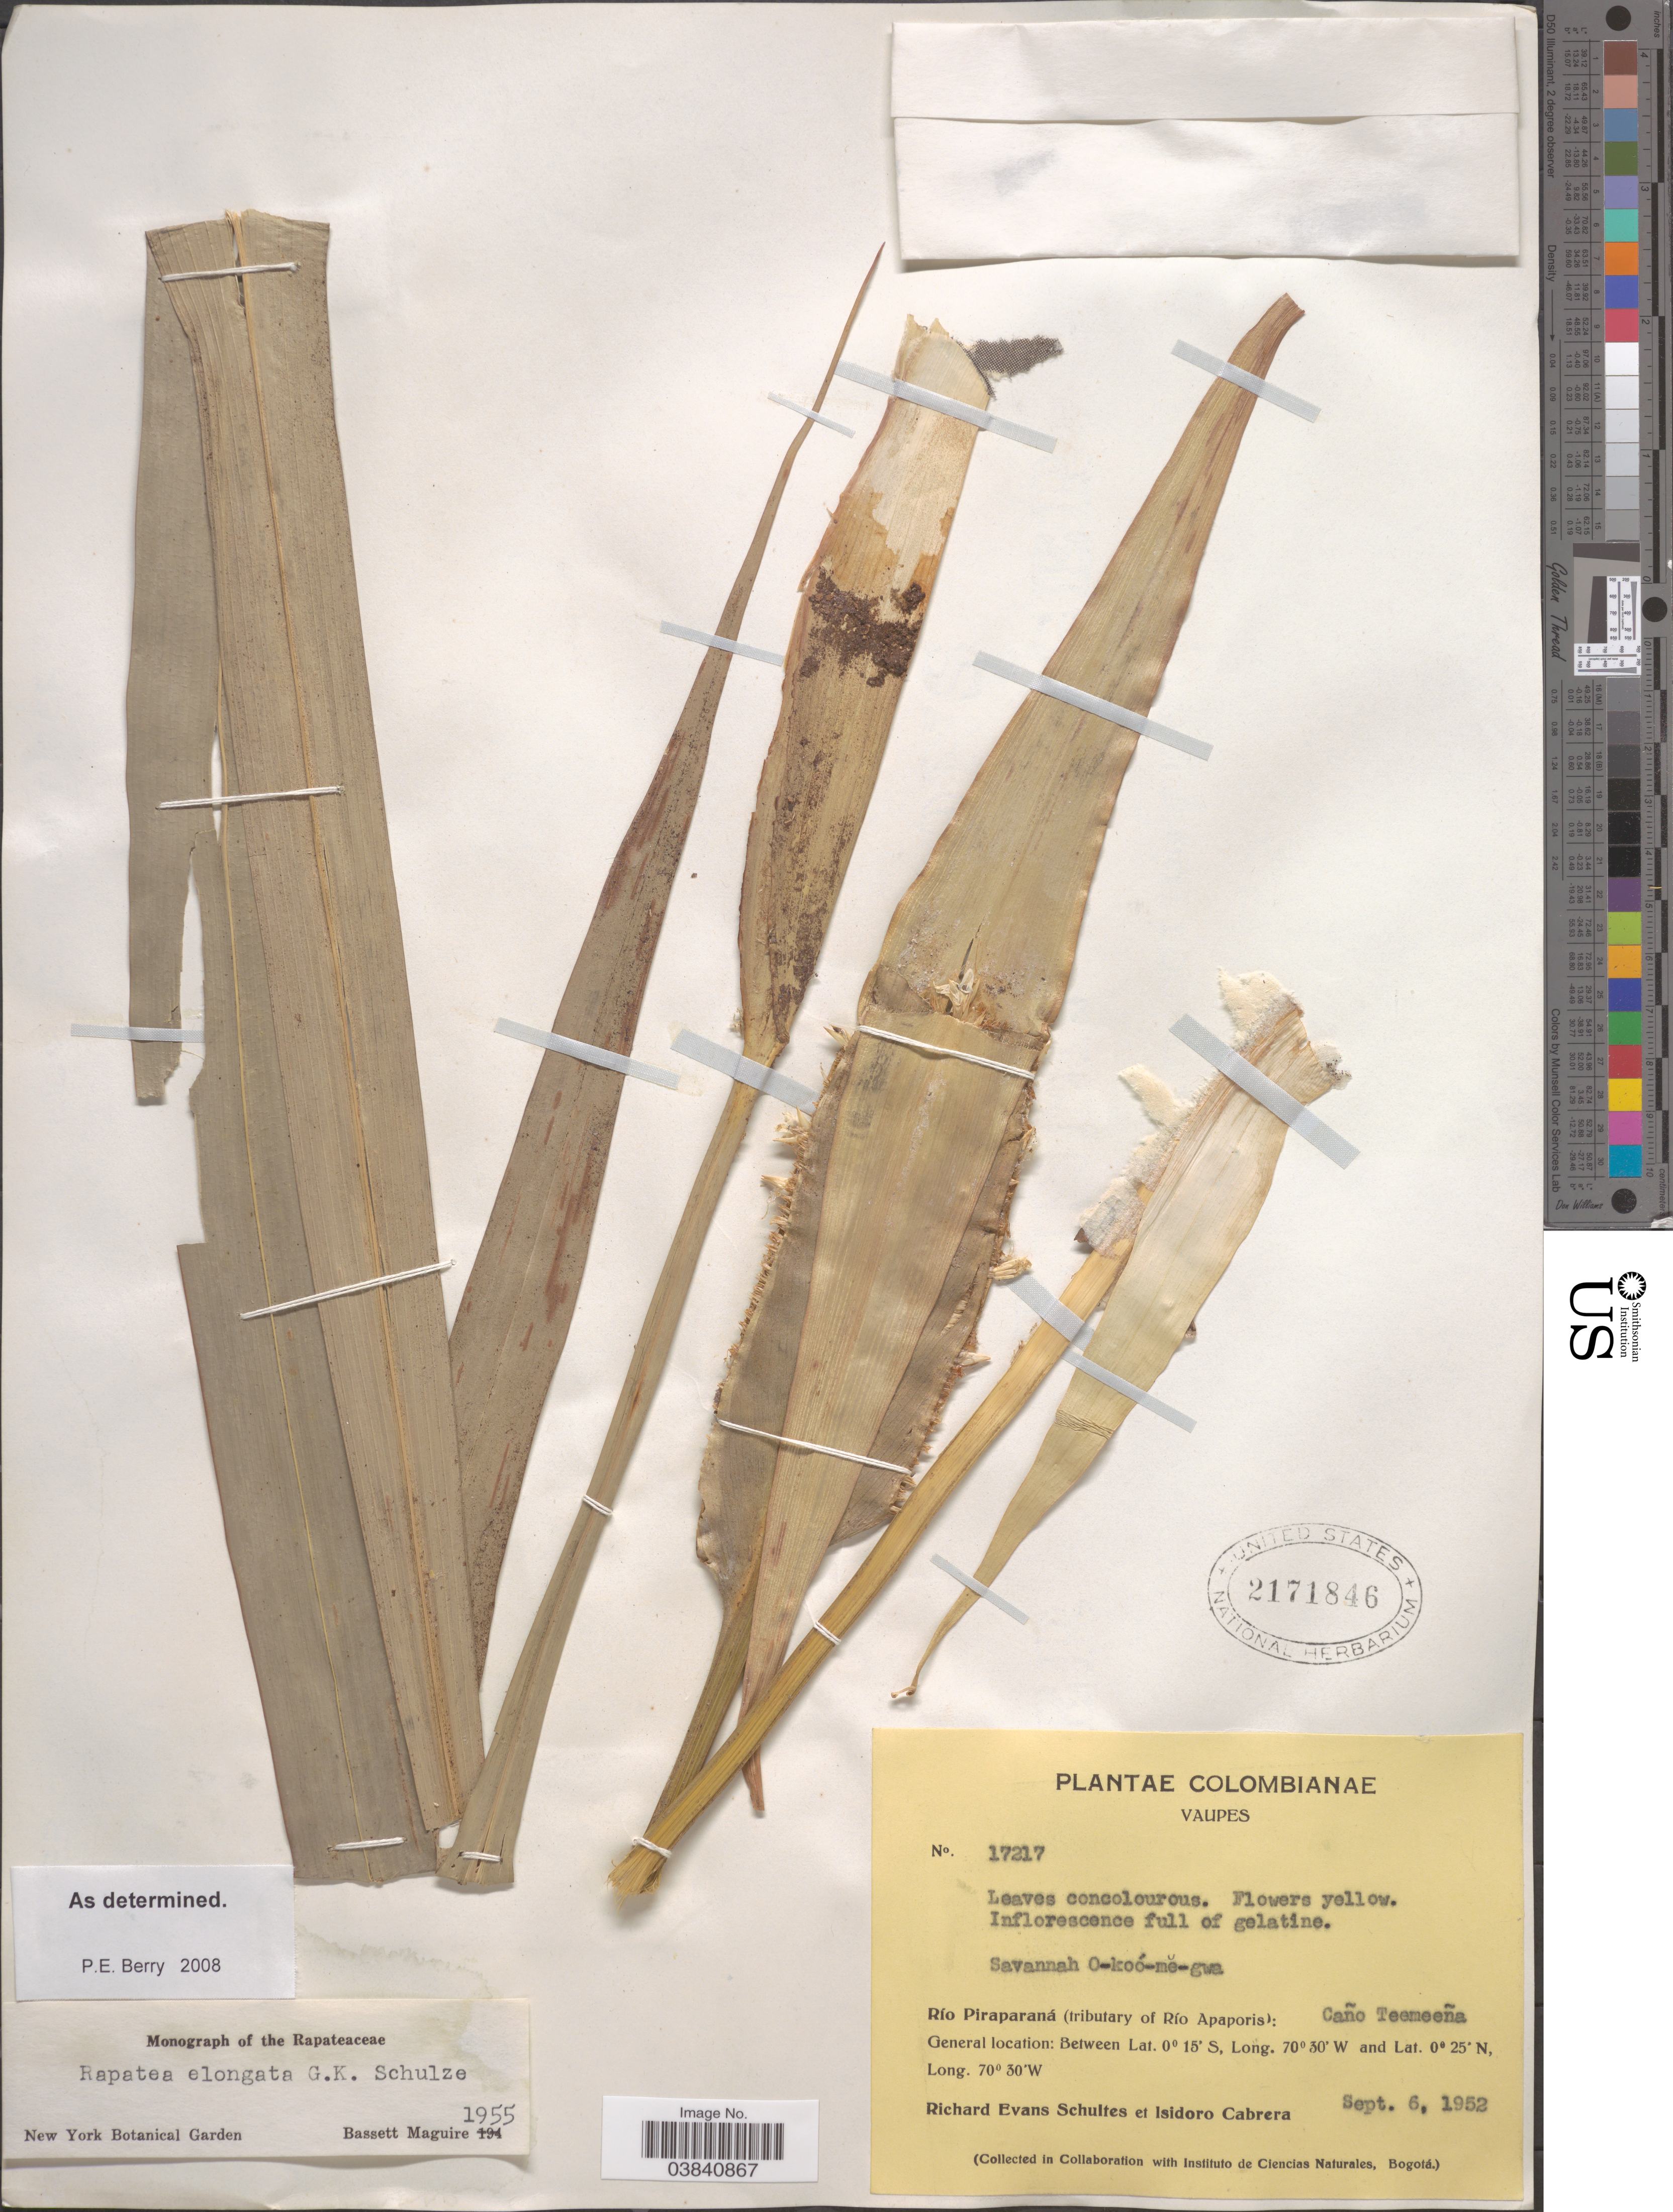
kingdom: Plantae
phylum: Tracheophyta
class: Liliopsida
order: Poales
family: Rapateaceae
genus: Rapatea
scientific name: Rapatea elongata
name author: G. Schulze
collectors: R. E. Schultes & I. Cabrera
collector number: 17217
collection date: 1952-09-06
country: Colombia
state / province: Vaupés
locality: Río Piraparaná (tributary of Río Apaporis): Caño Teemeeña.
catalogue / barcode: US 2171846